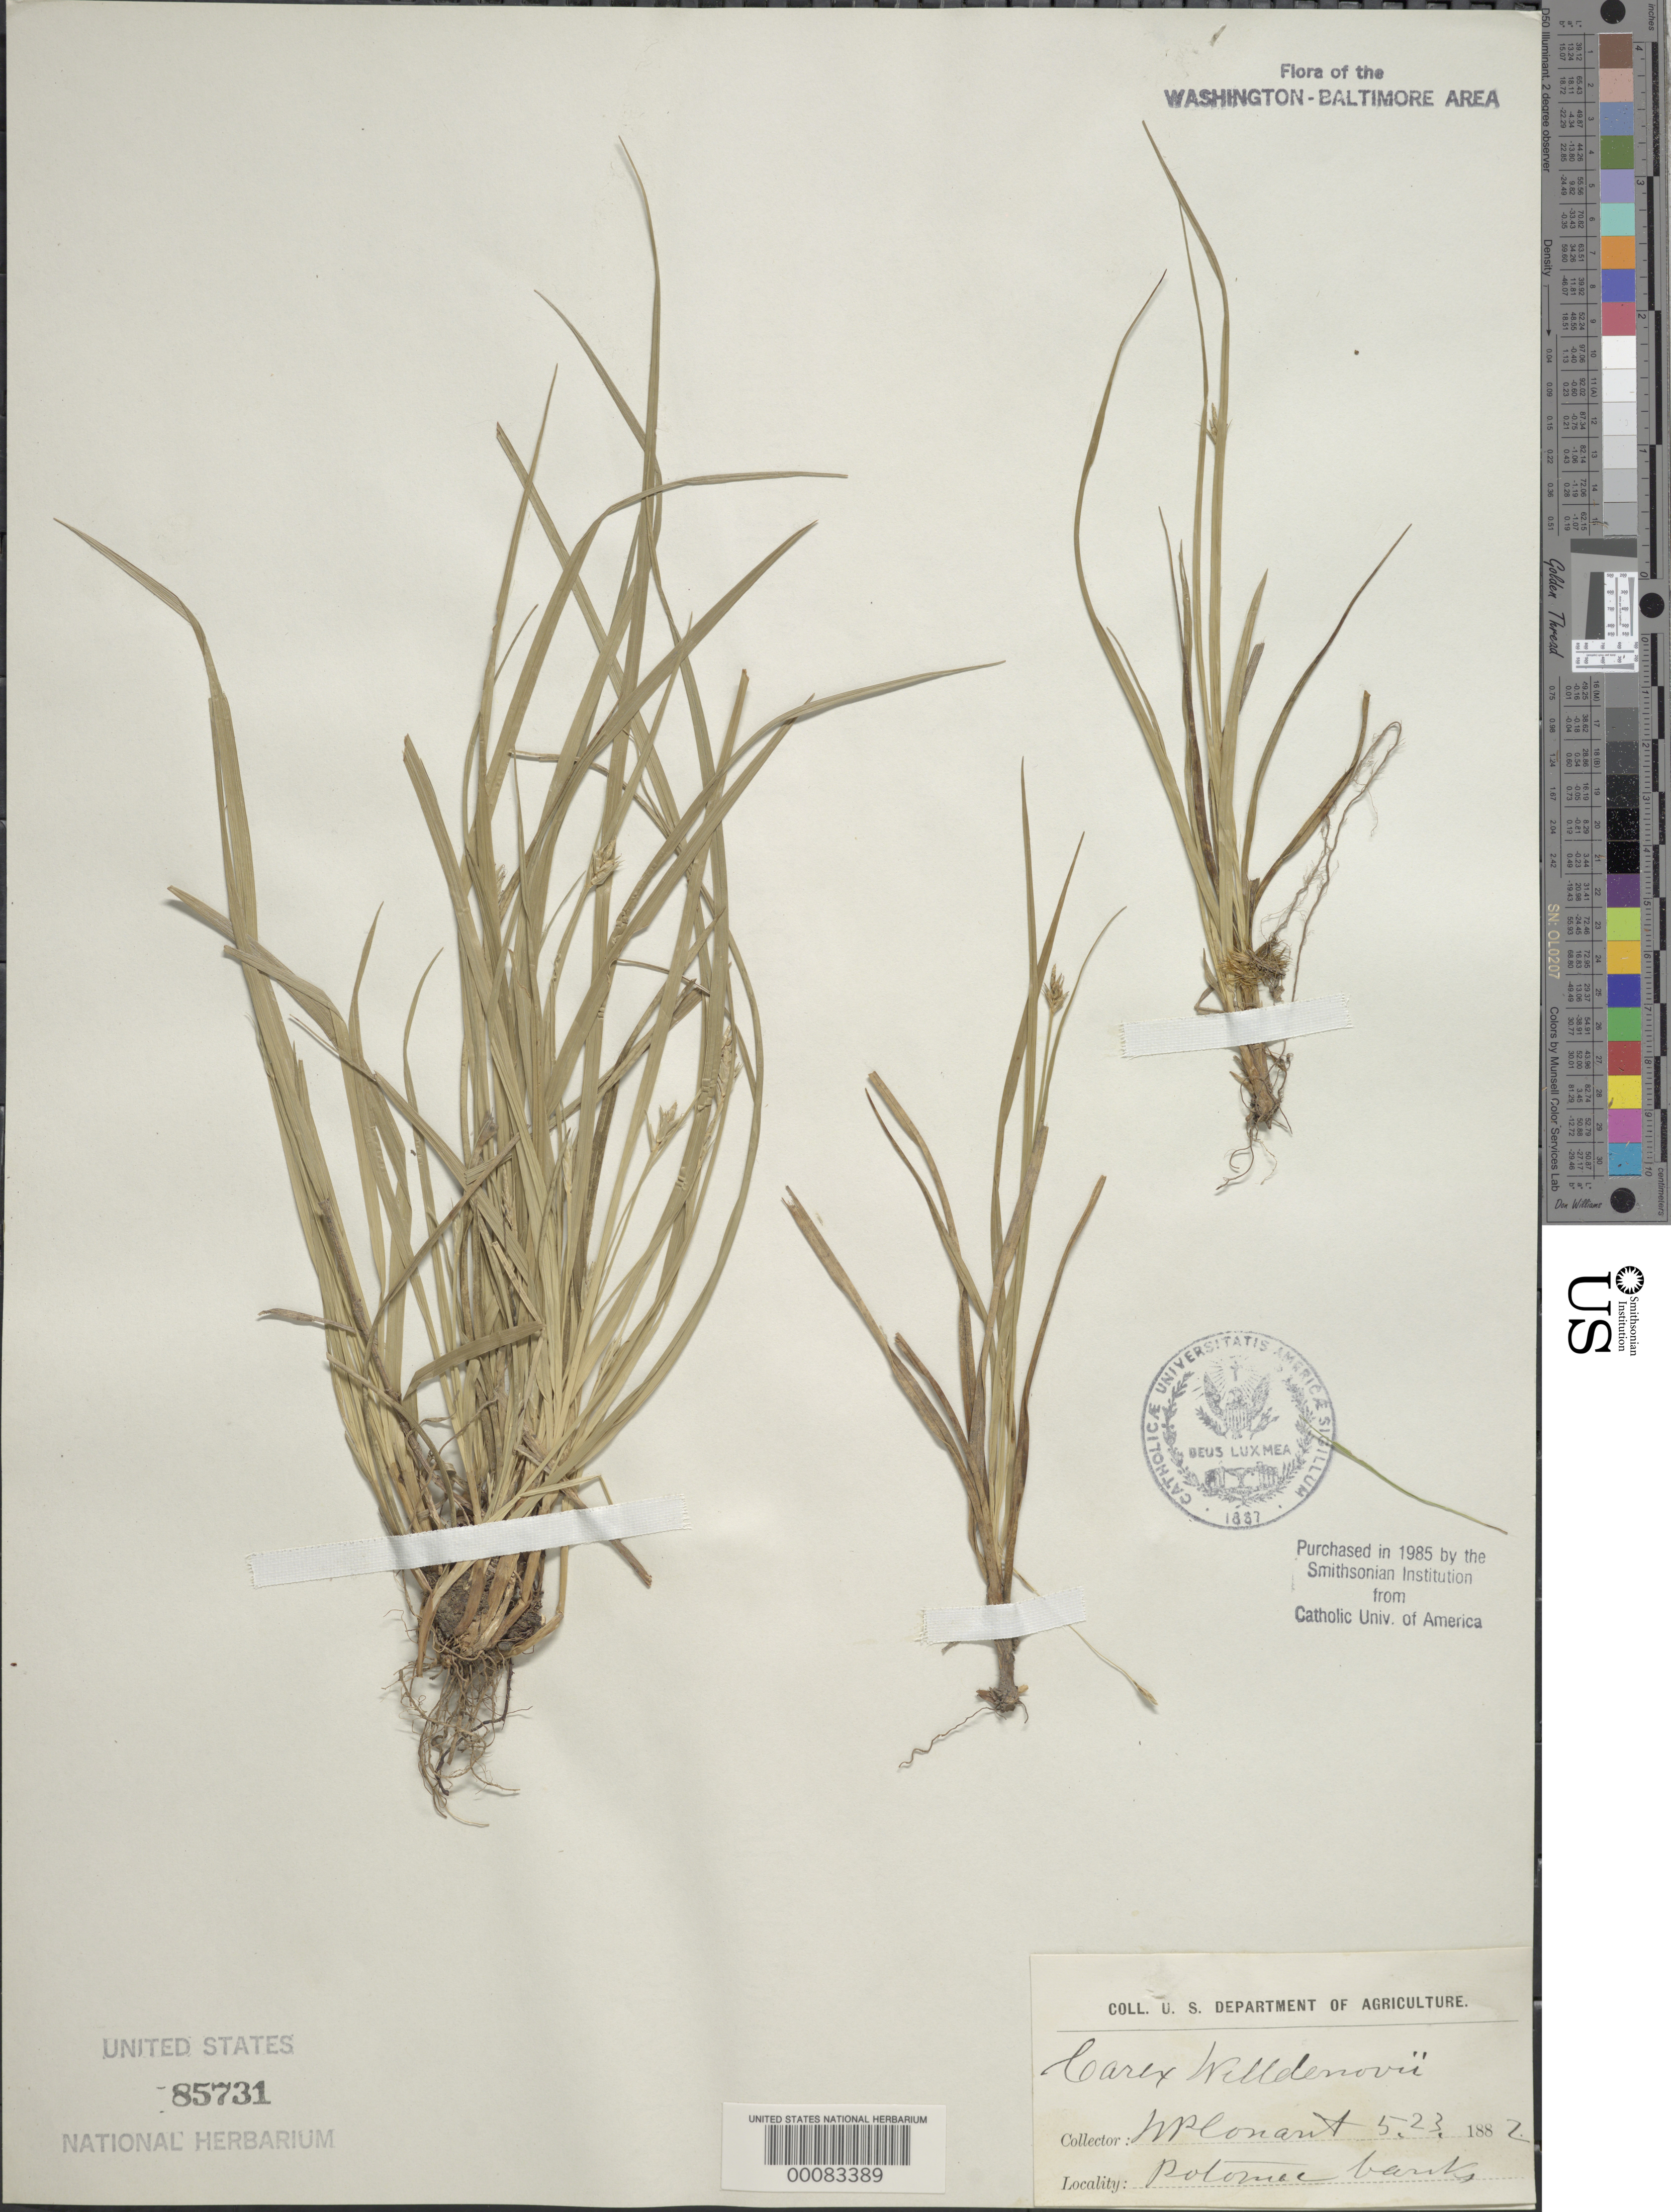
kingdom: Plantae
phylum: Tracheophyta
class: Liliopsida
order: Poales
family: Cyperaceae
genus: Carex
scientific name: Carex willdenowii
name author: Willd.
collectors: W. P. Conant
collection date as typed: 23 May 1882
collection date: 1882-05-23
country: United States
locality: Potomac Banks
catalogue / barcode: US 85731